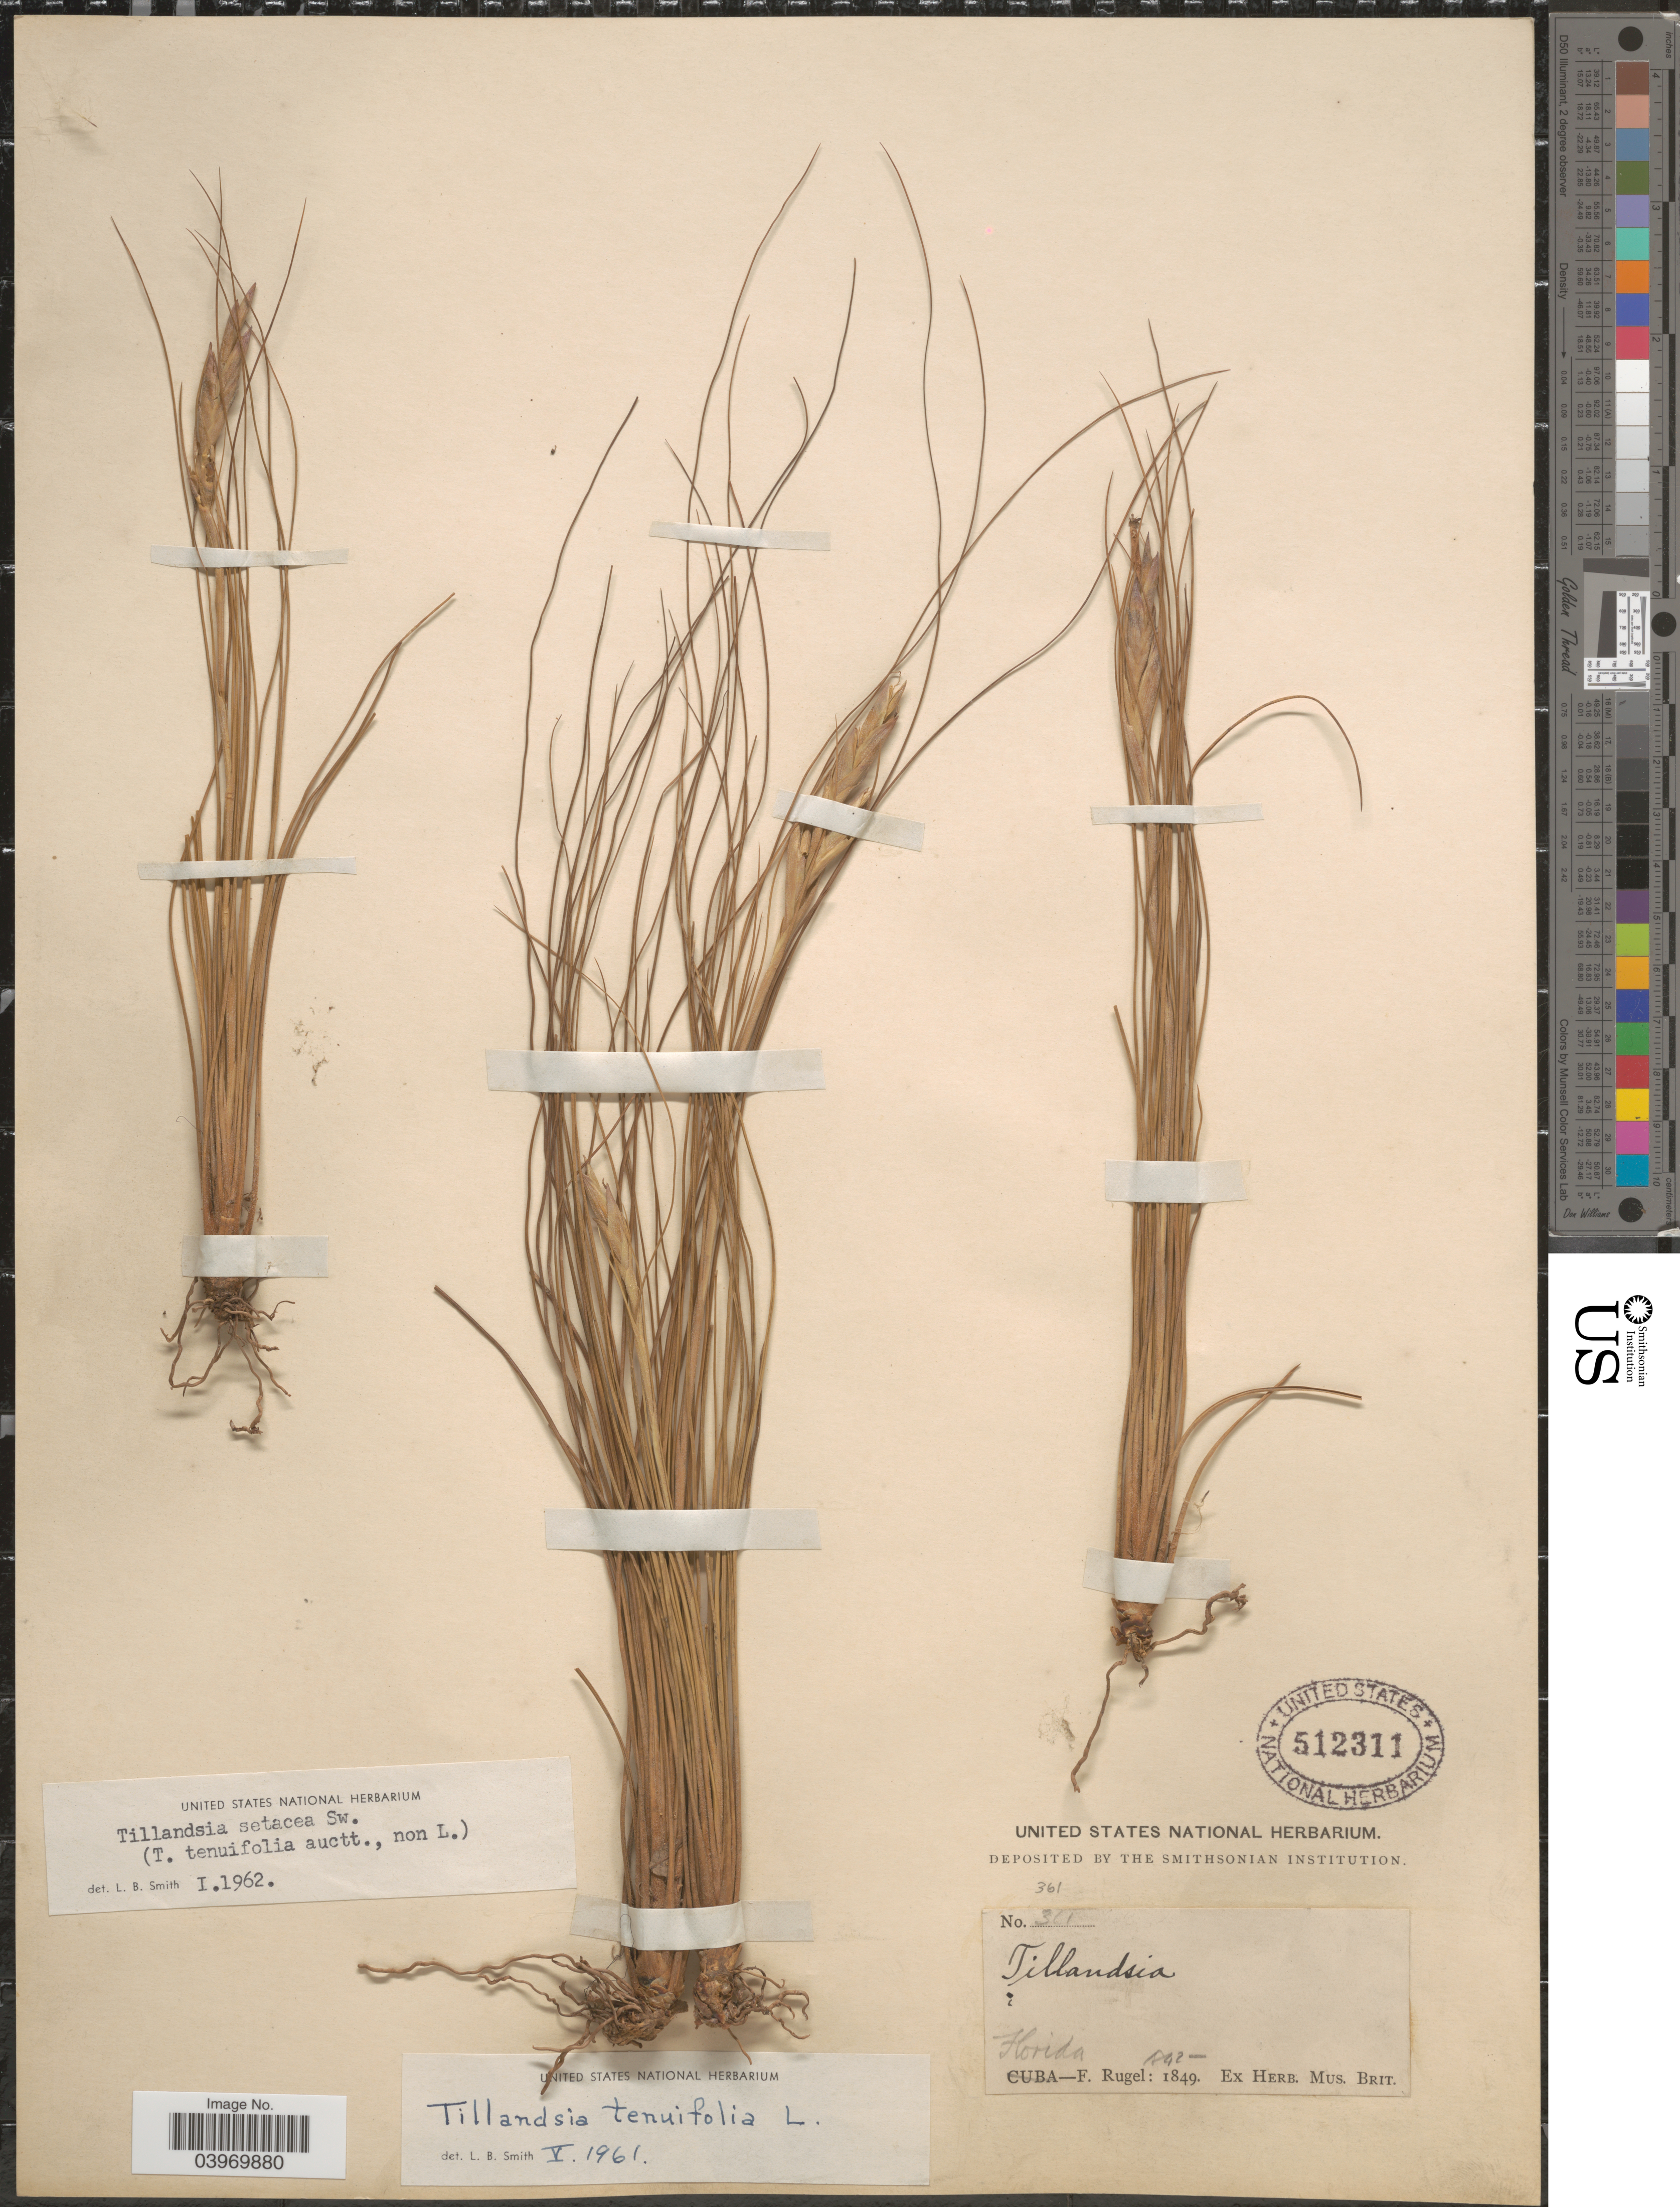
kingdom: Plantae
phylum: Tracheophyta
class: Liliopsida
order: Poales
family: Bromeliaceae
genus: Tillandsia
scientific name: Tillandsia setacea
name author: Sw.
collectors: F. Rugel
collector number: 361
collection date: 1842/1849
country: United States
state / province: Florida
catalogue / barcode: US 512311